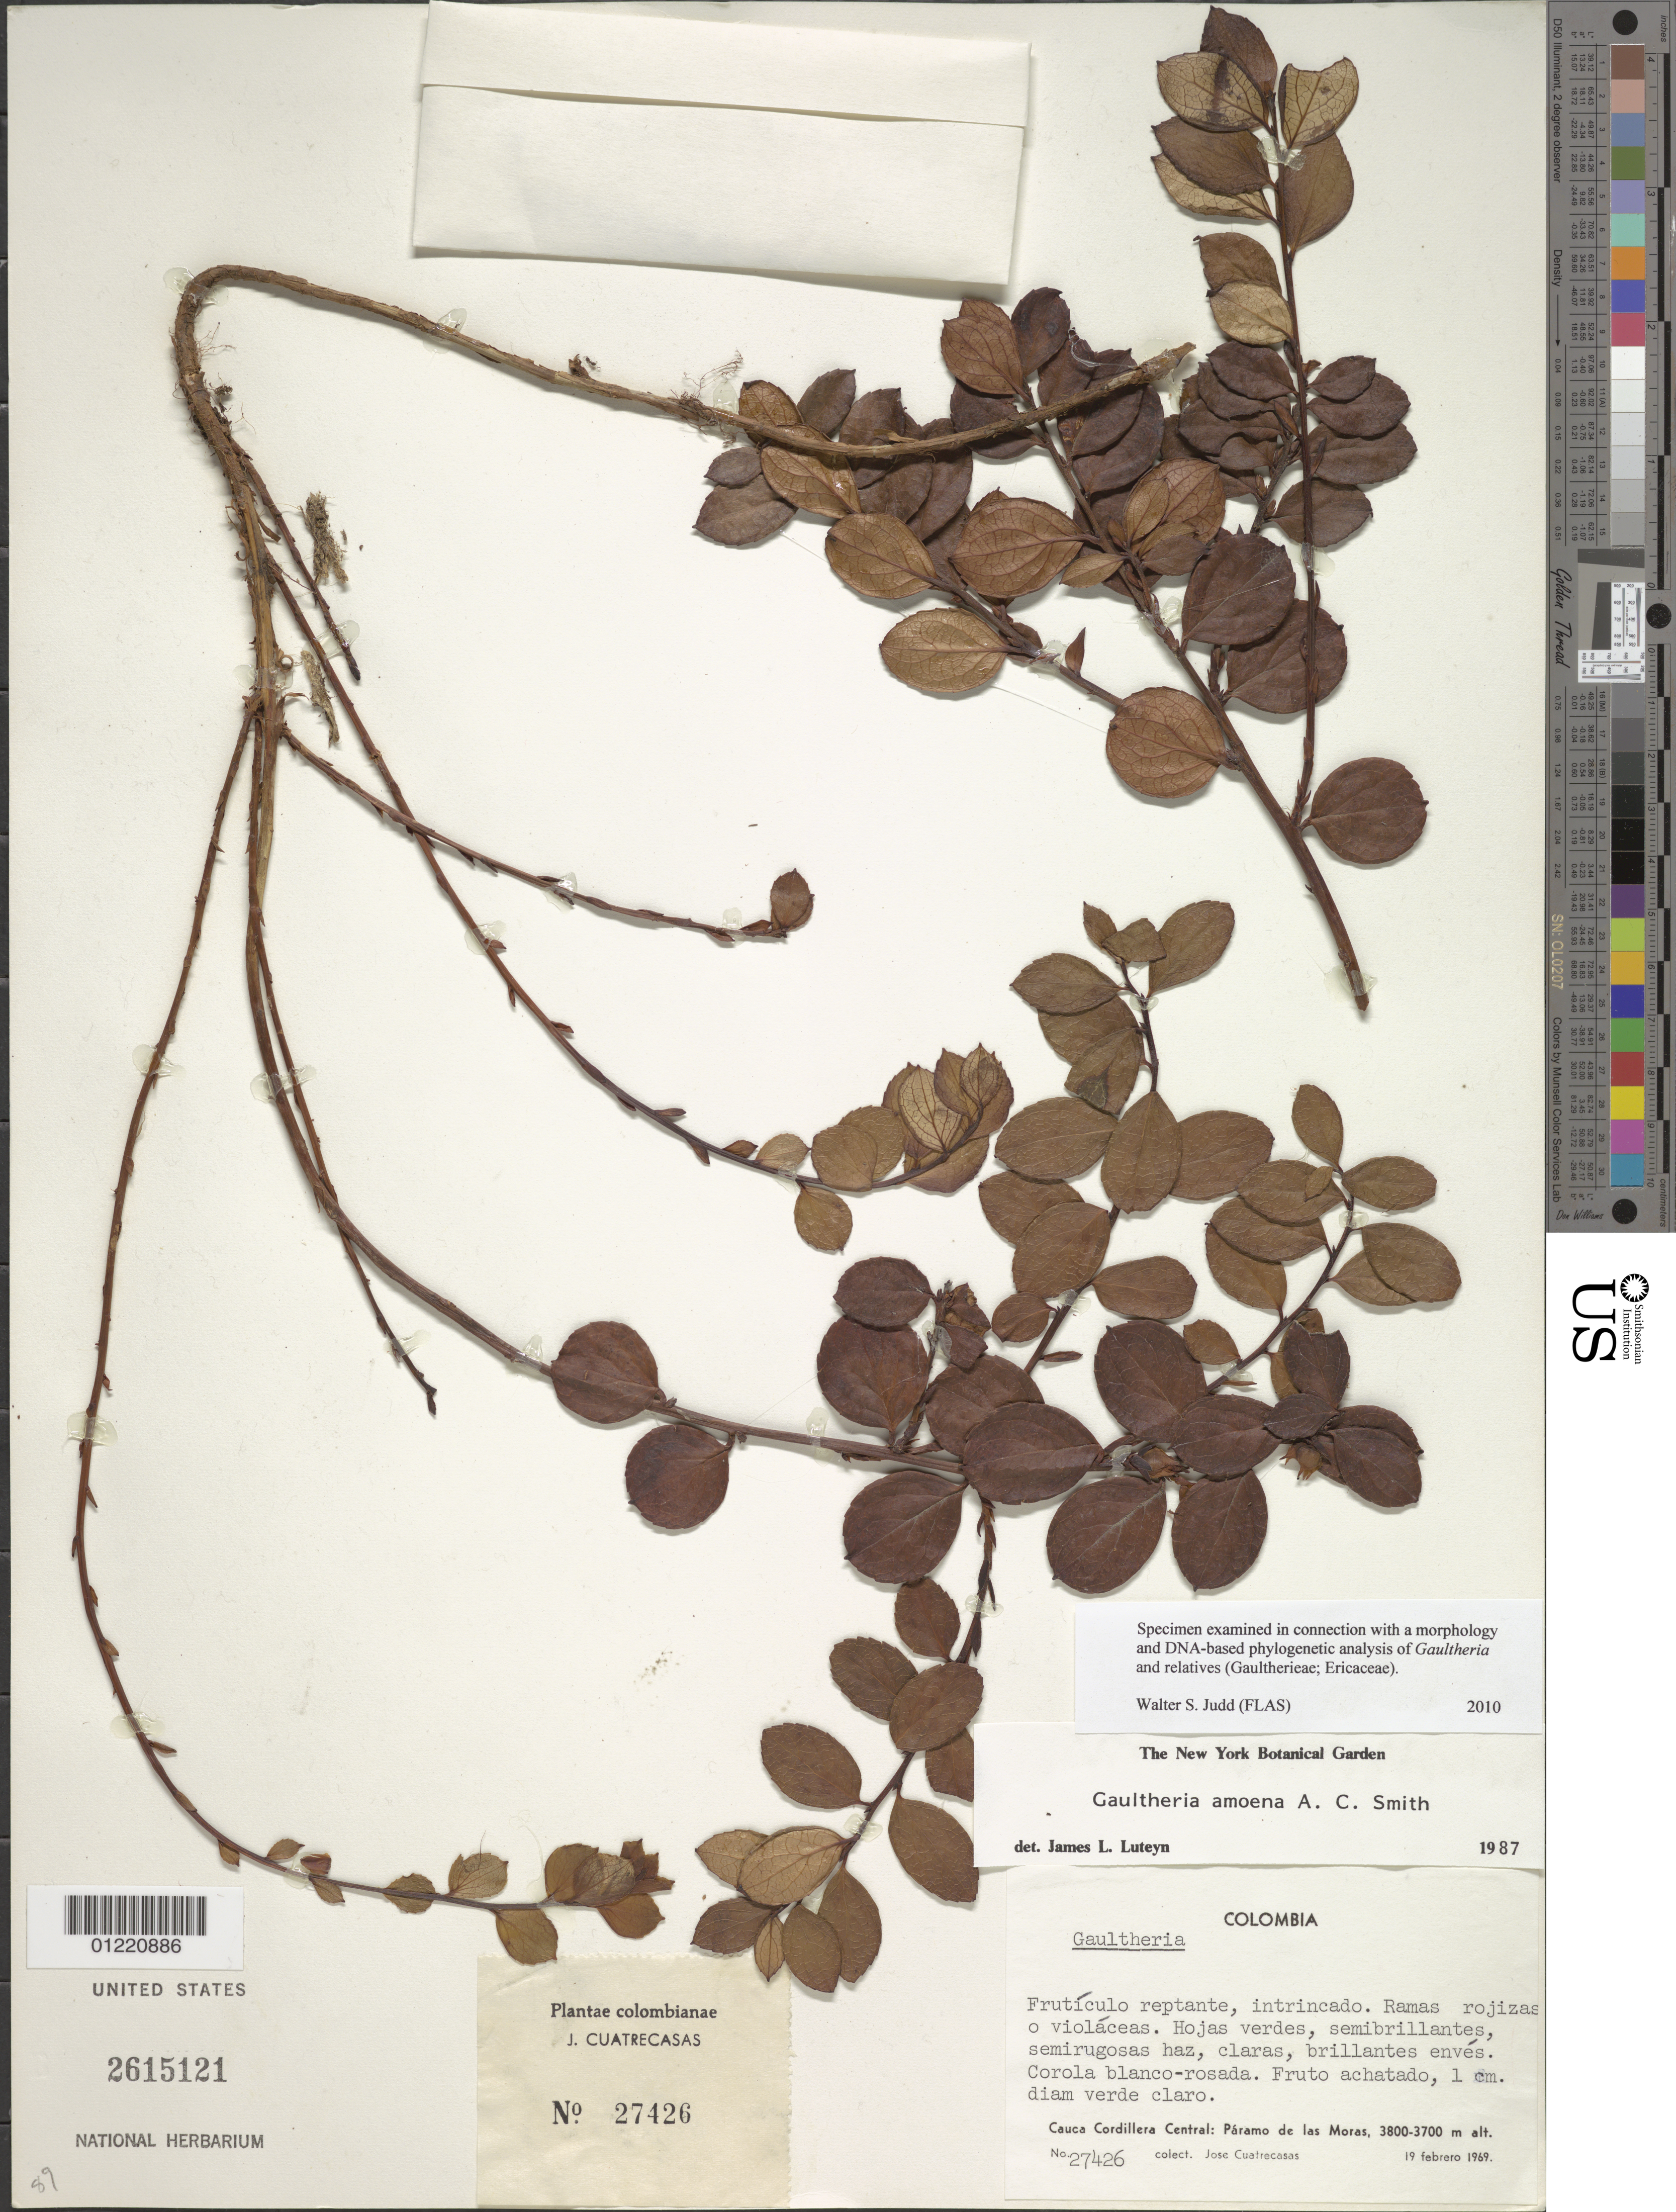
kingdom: Plantae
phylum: Tracheophyta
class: Magnoliopsida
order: Ericales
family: Ericaceae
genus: Gaultheria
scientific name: Gaultheria amoena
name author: A.C. Sm.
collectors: J. Cuatrecasas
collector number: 27426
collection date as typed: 19 Feb 1969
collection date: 1969-02-19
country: Colombia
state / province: Cauca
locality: Cordillera Central: Paramo de las Moras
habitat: Paramo.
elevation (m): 3700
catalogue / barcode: US 2615121